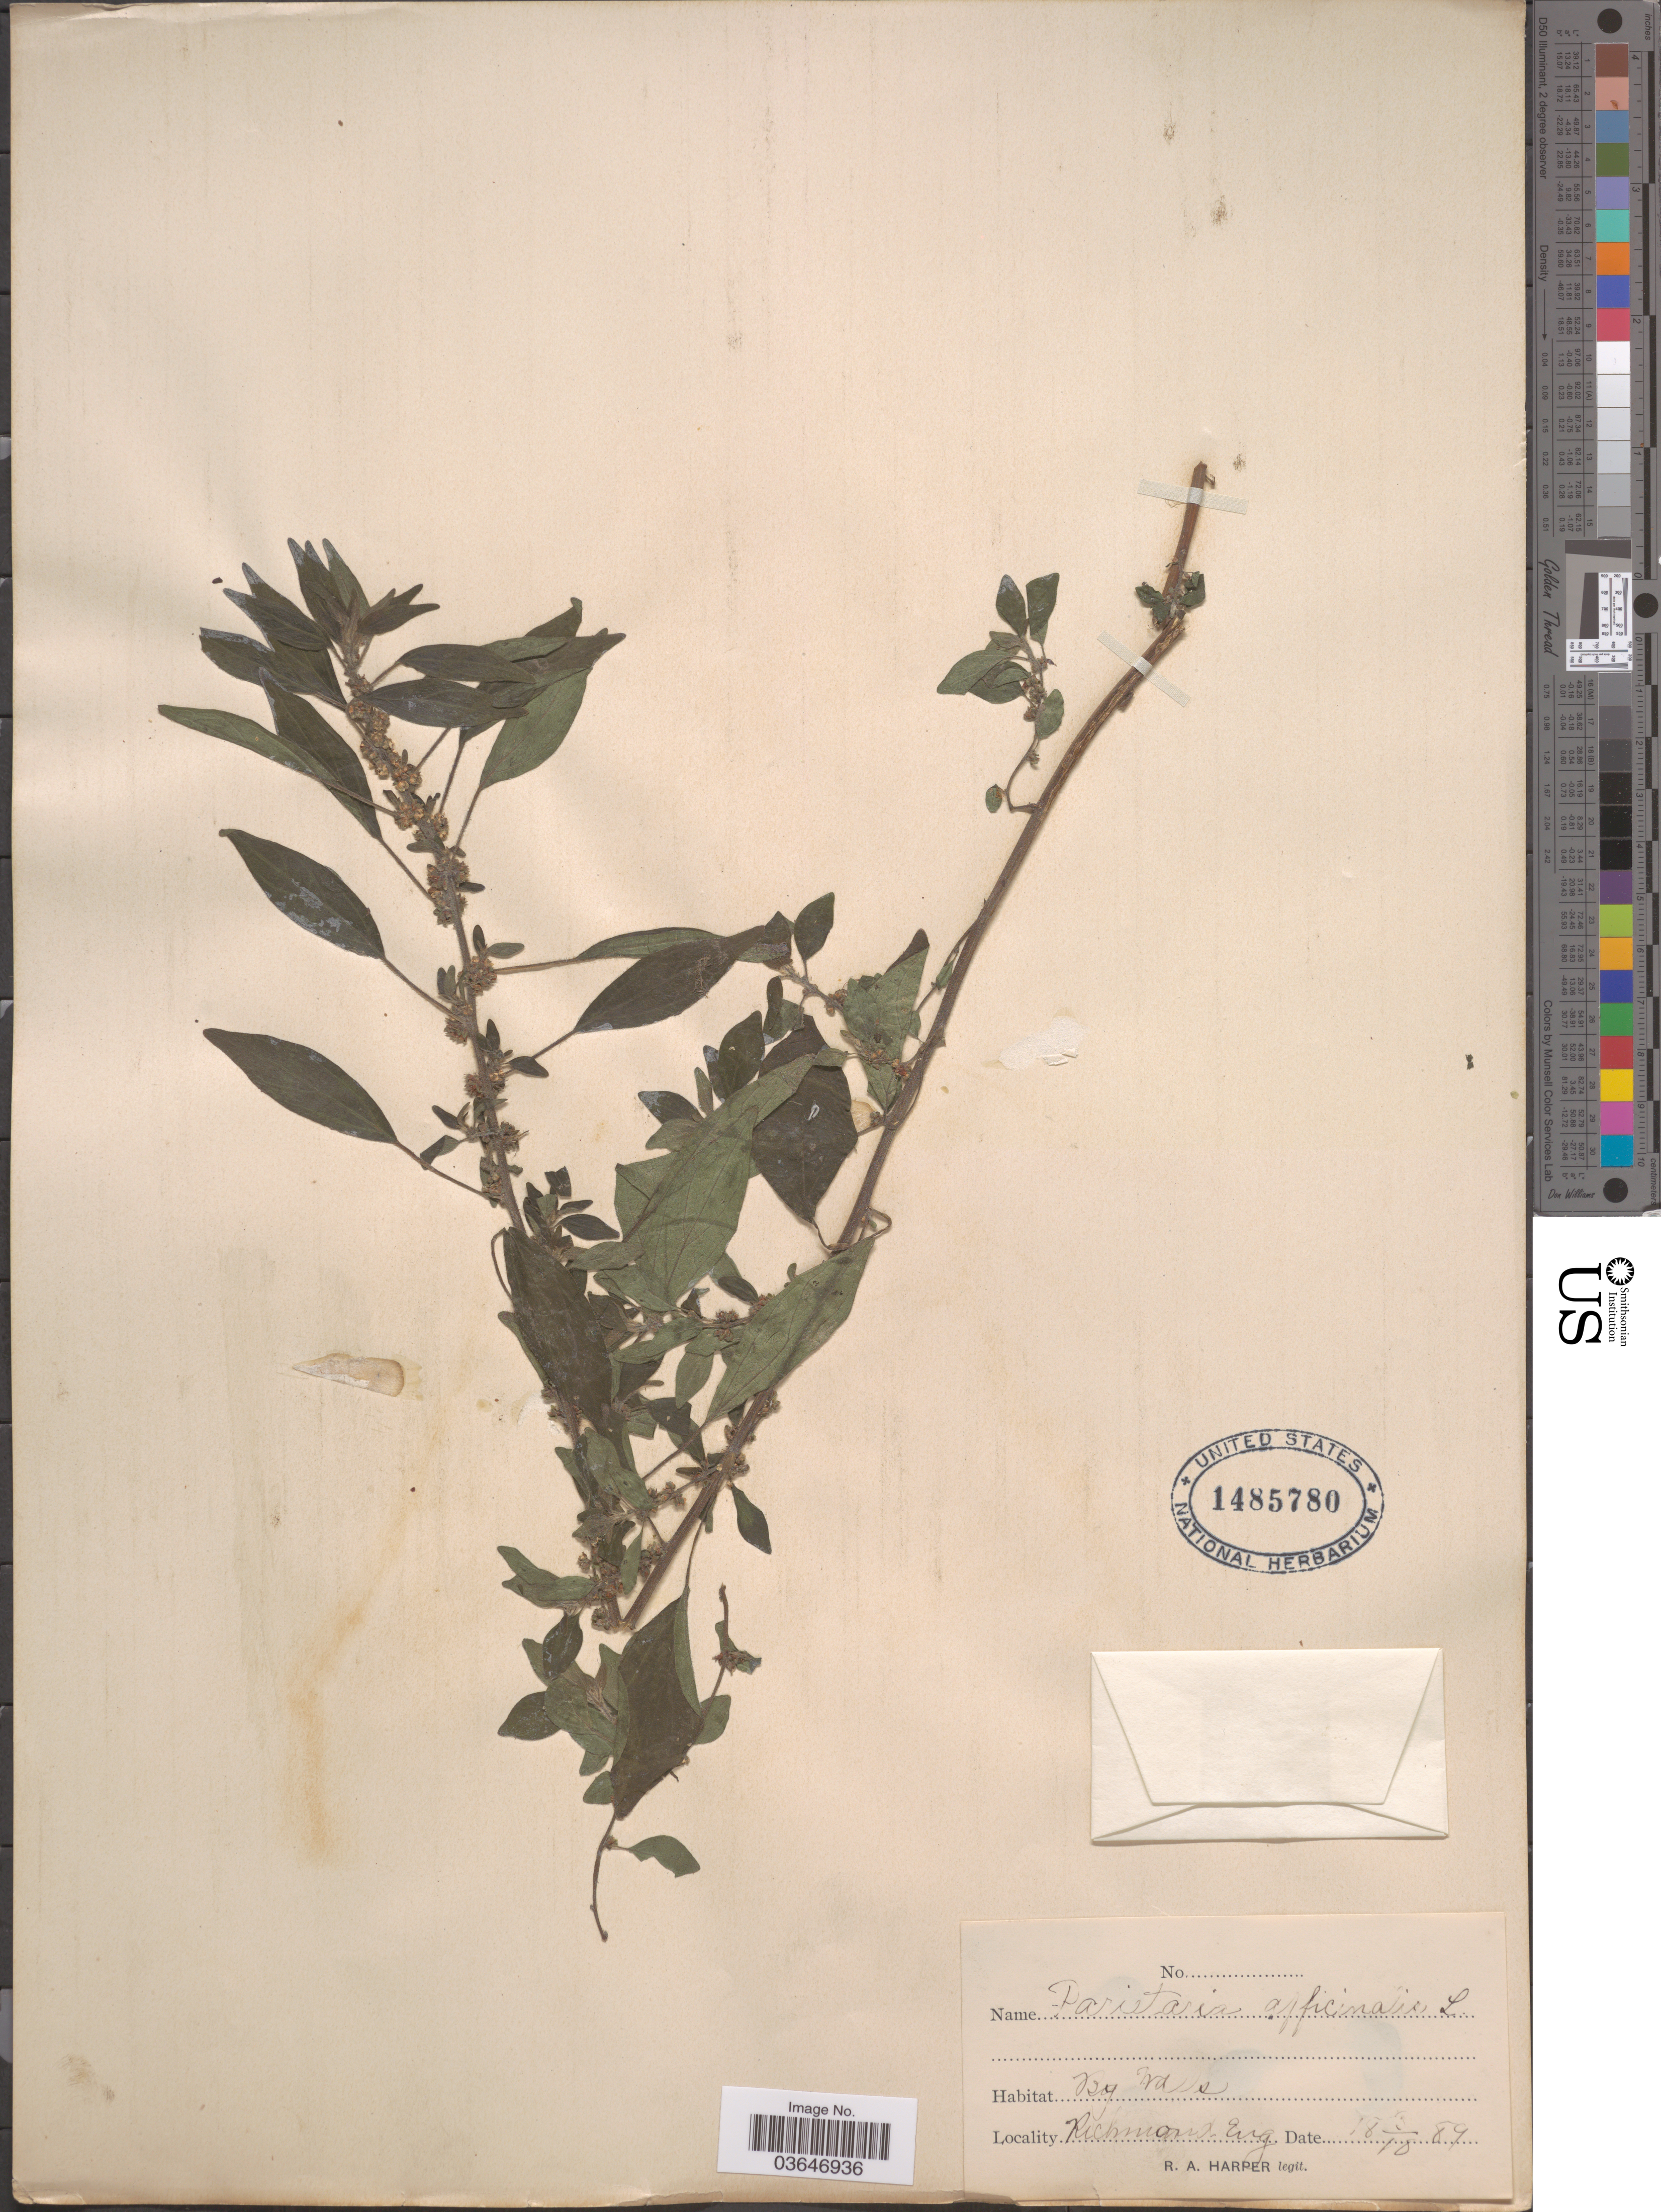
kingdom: Plantae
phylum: Tracheophyta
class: Magnoliopsida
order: Rosales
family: Urticaceae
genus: Parietaria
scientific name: Parietaria officinalis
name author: L.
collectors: R. A. Harper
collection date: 1889-10-03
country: United Kingdom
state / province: England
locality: Richmond. Eng.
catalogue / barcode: US 1485780